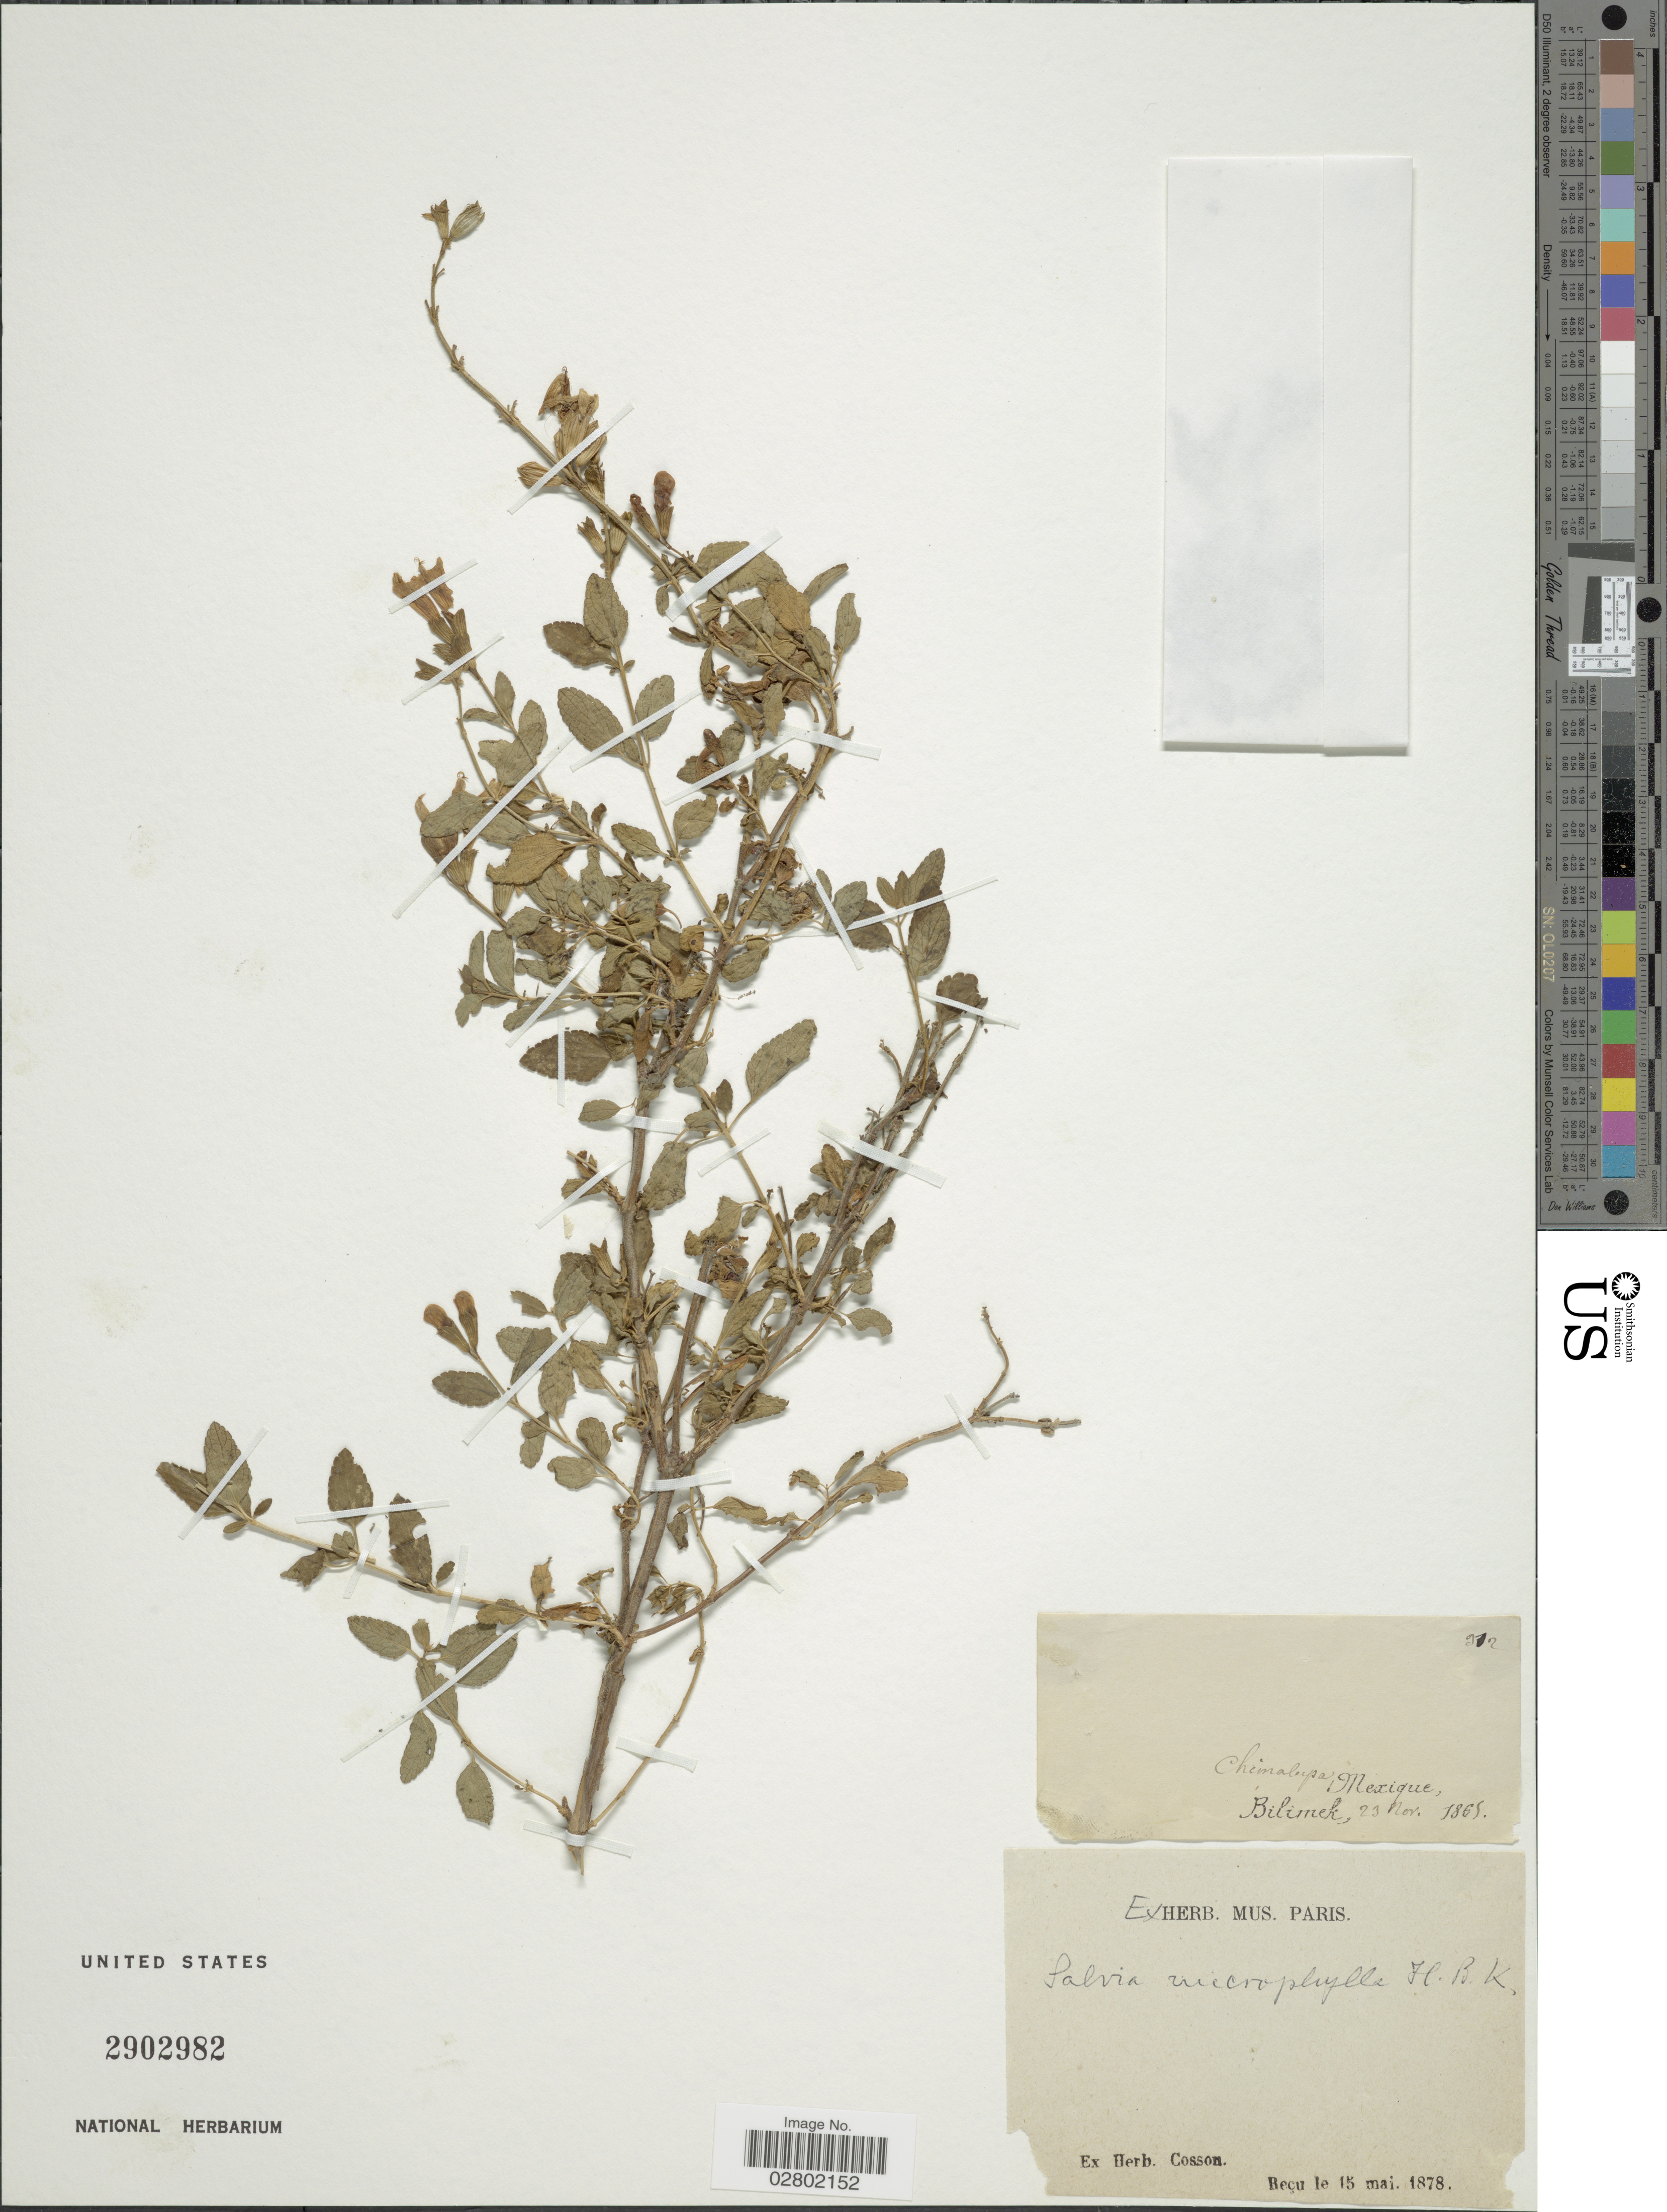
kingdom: Plantae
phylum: Tracheophyta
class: Magnoliopsida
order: Lamiales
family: Lamiaceae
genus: Salvia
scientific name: Salvia microphylla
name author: Kunth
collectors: -. Bilimek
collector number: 312-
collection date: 1865-11-23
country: Mexico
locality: Chimalupa.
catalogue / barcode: US 2902982